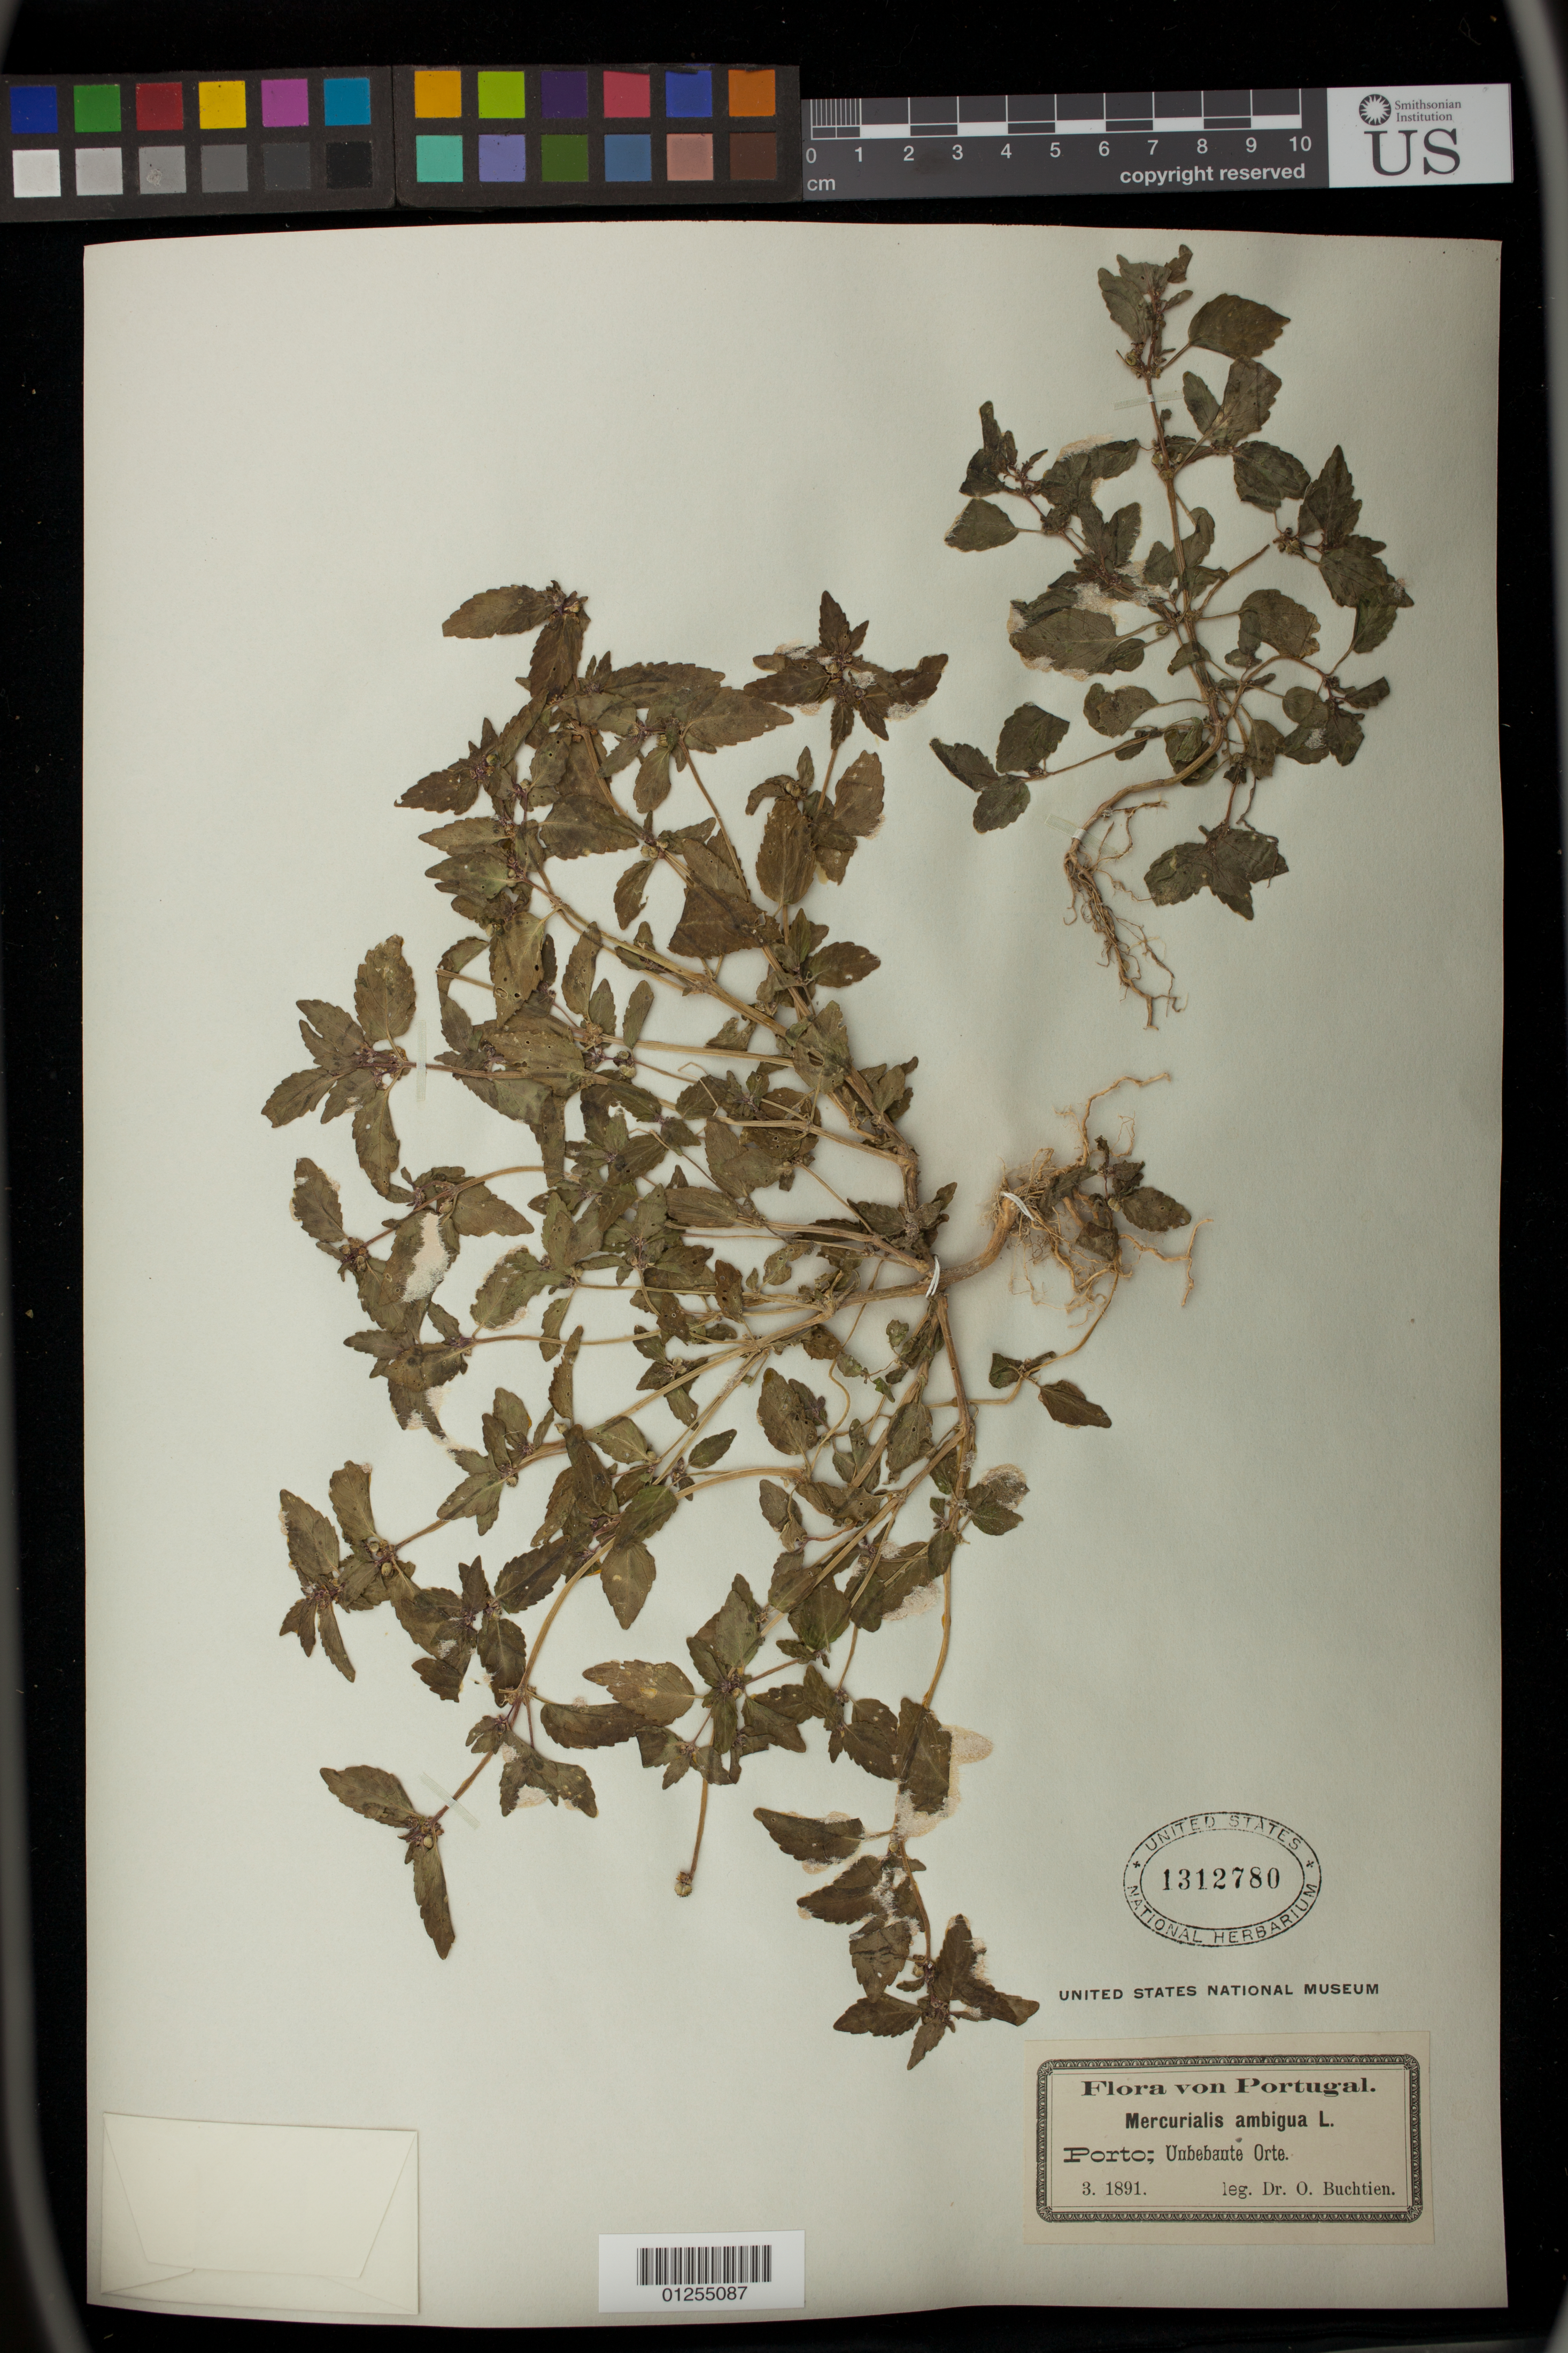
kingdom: Plantae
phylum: Tracheophyta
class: Magnoliopsida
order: Malpighiales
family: Euphorbiaceae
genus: Mercurialis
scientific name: Mercurialis ambigua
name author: L. f.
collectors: O. Buchtien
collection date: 1891-03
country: Portugal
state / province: Porto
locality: Unbebaute Orte.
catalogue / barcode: US 1312780